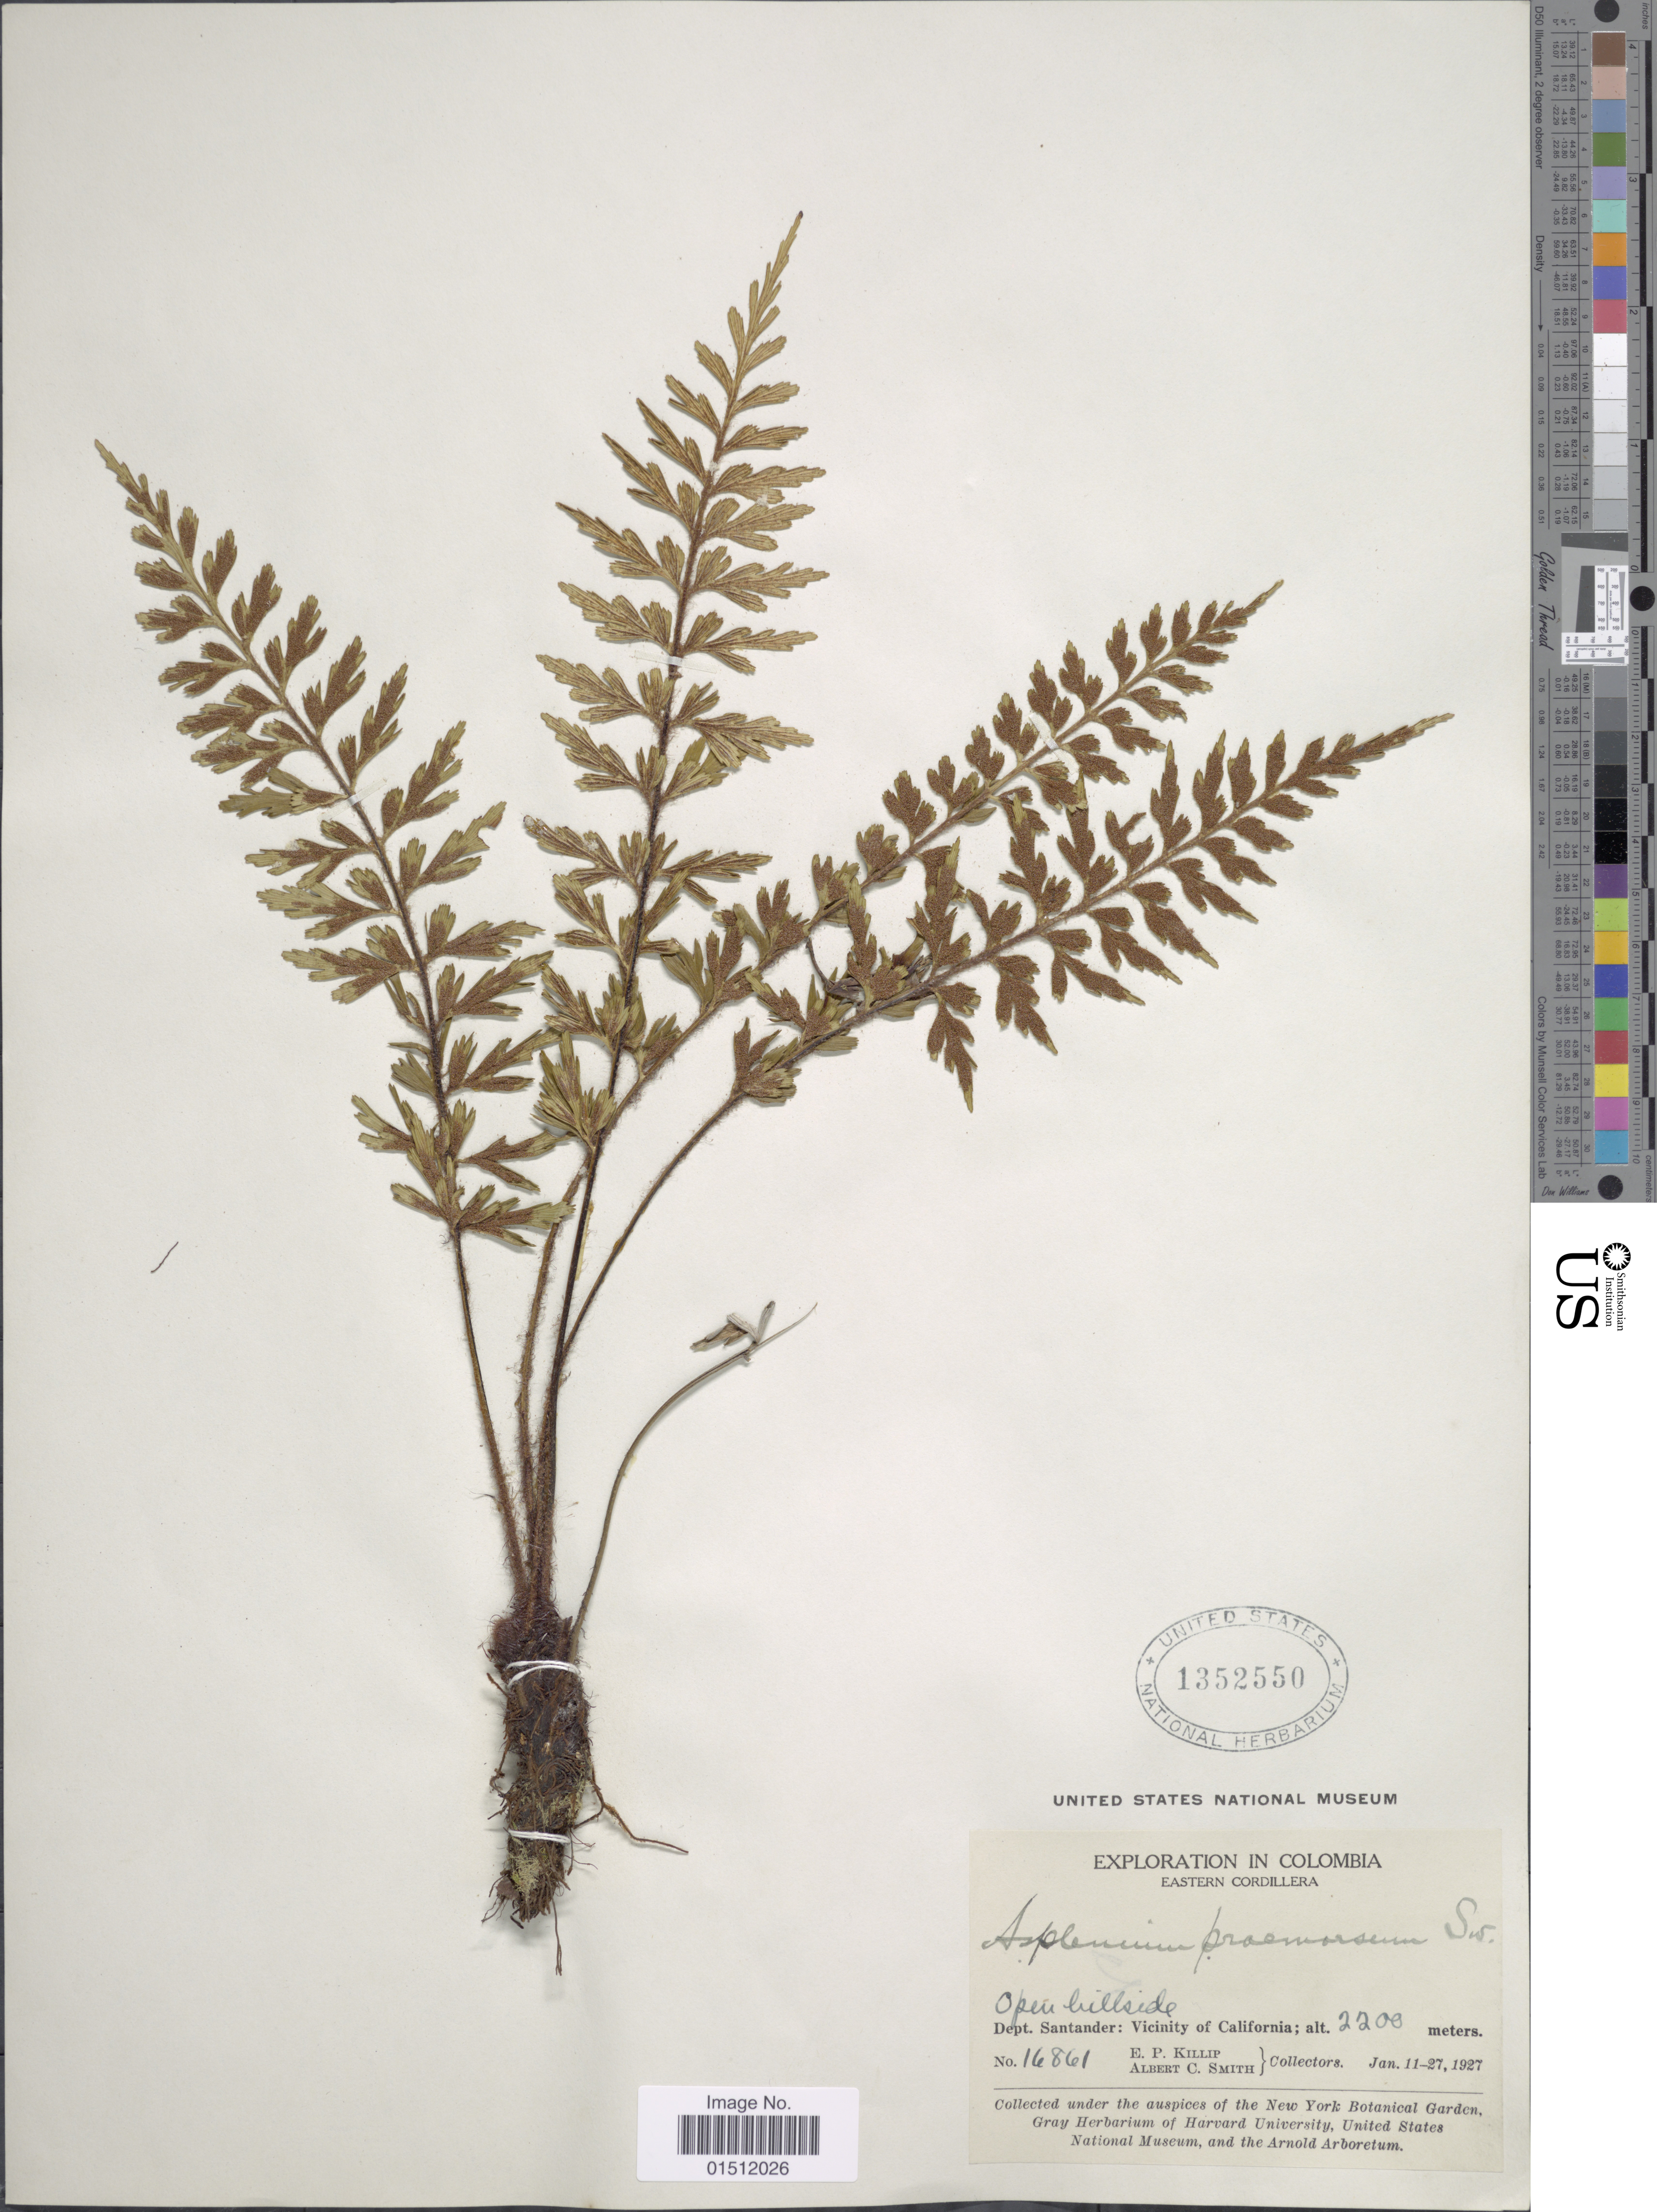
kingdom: Plantae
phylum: Tracheophyta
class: Polypodiopsida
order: Polypodiales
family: Aspleniaceae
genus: Asplenium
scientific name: Asplenium praemorsum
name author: Sw.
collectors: E. P. Killip & A. C. Smith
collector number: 16861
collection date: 1927-01-11/1927-01-27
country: Colombia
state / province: Santander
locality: Eastern Cordillera. Dept. Santander: Vicinity of California.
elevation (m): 2200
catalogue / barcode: US 1352550